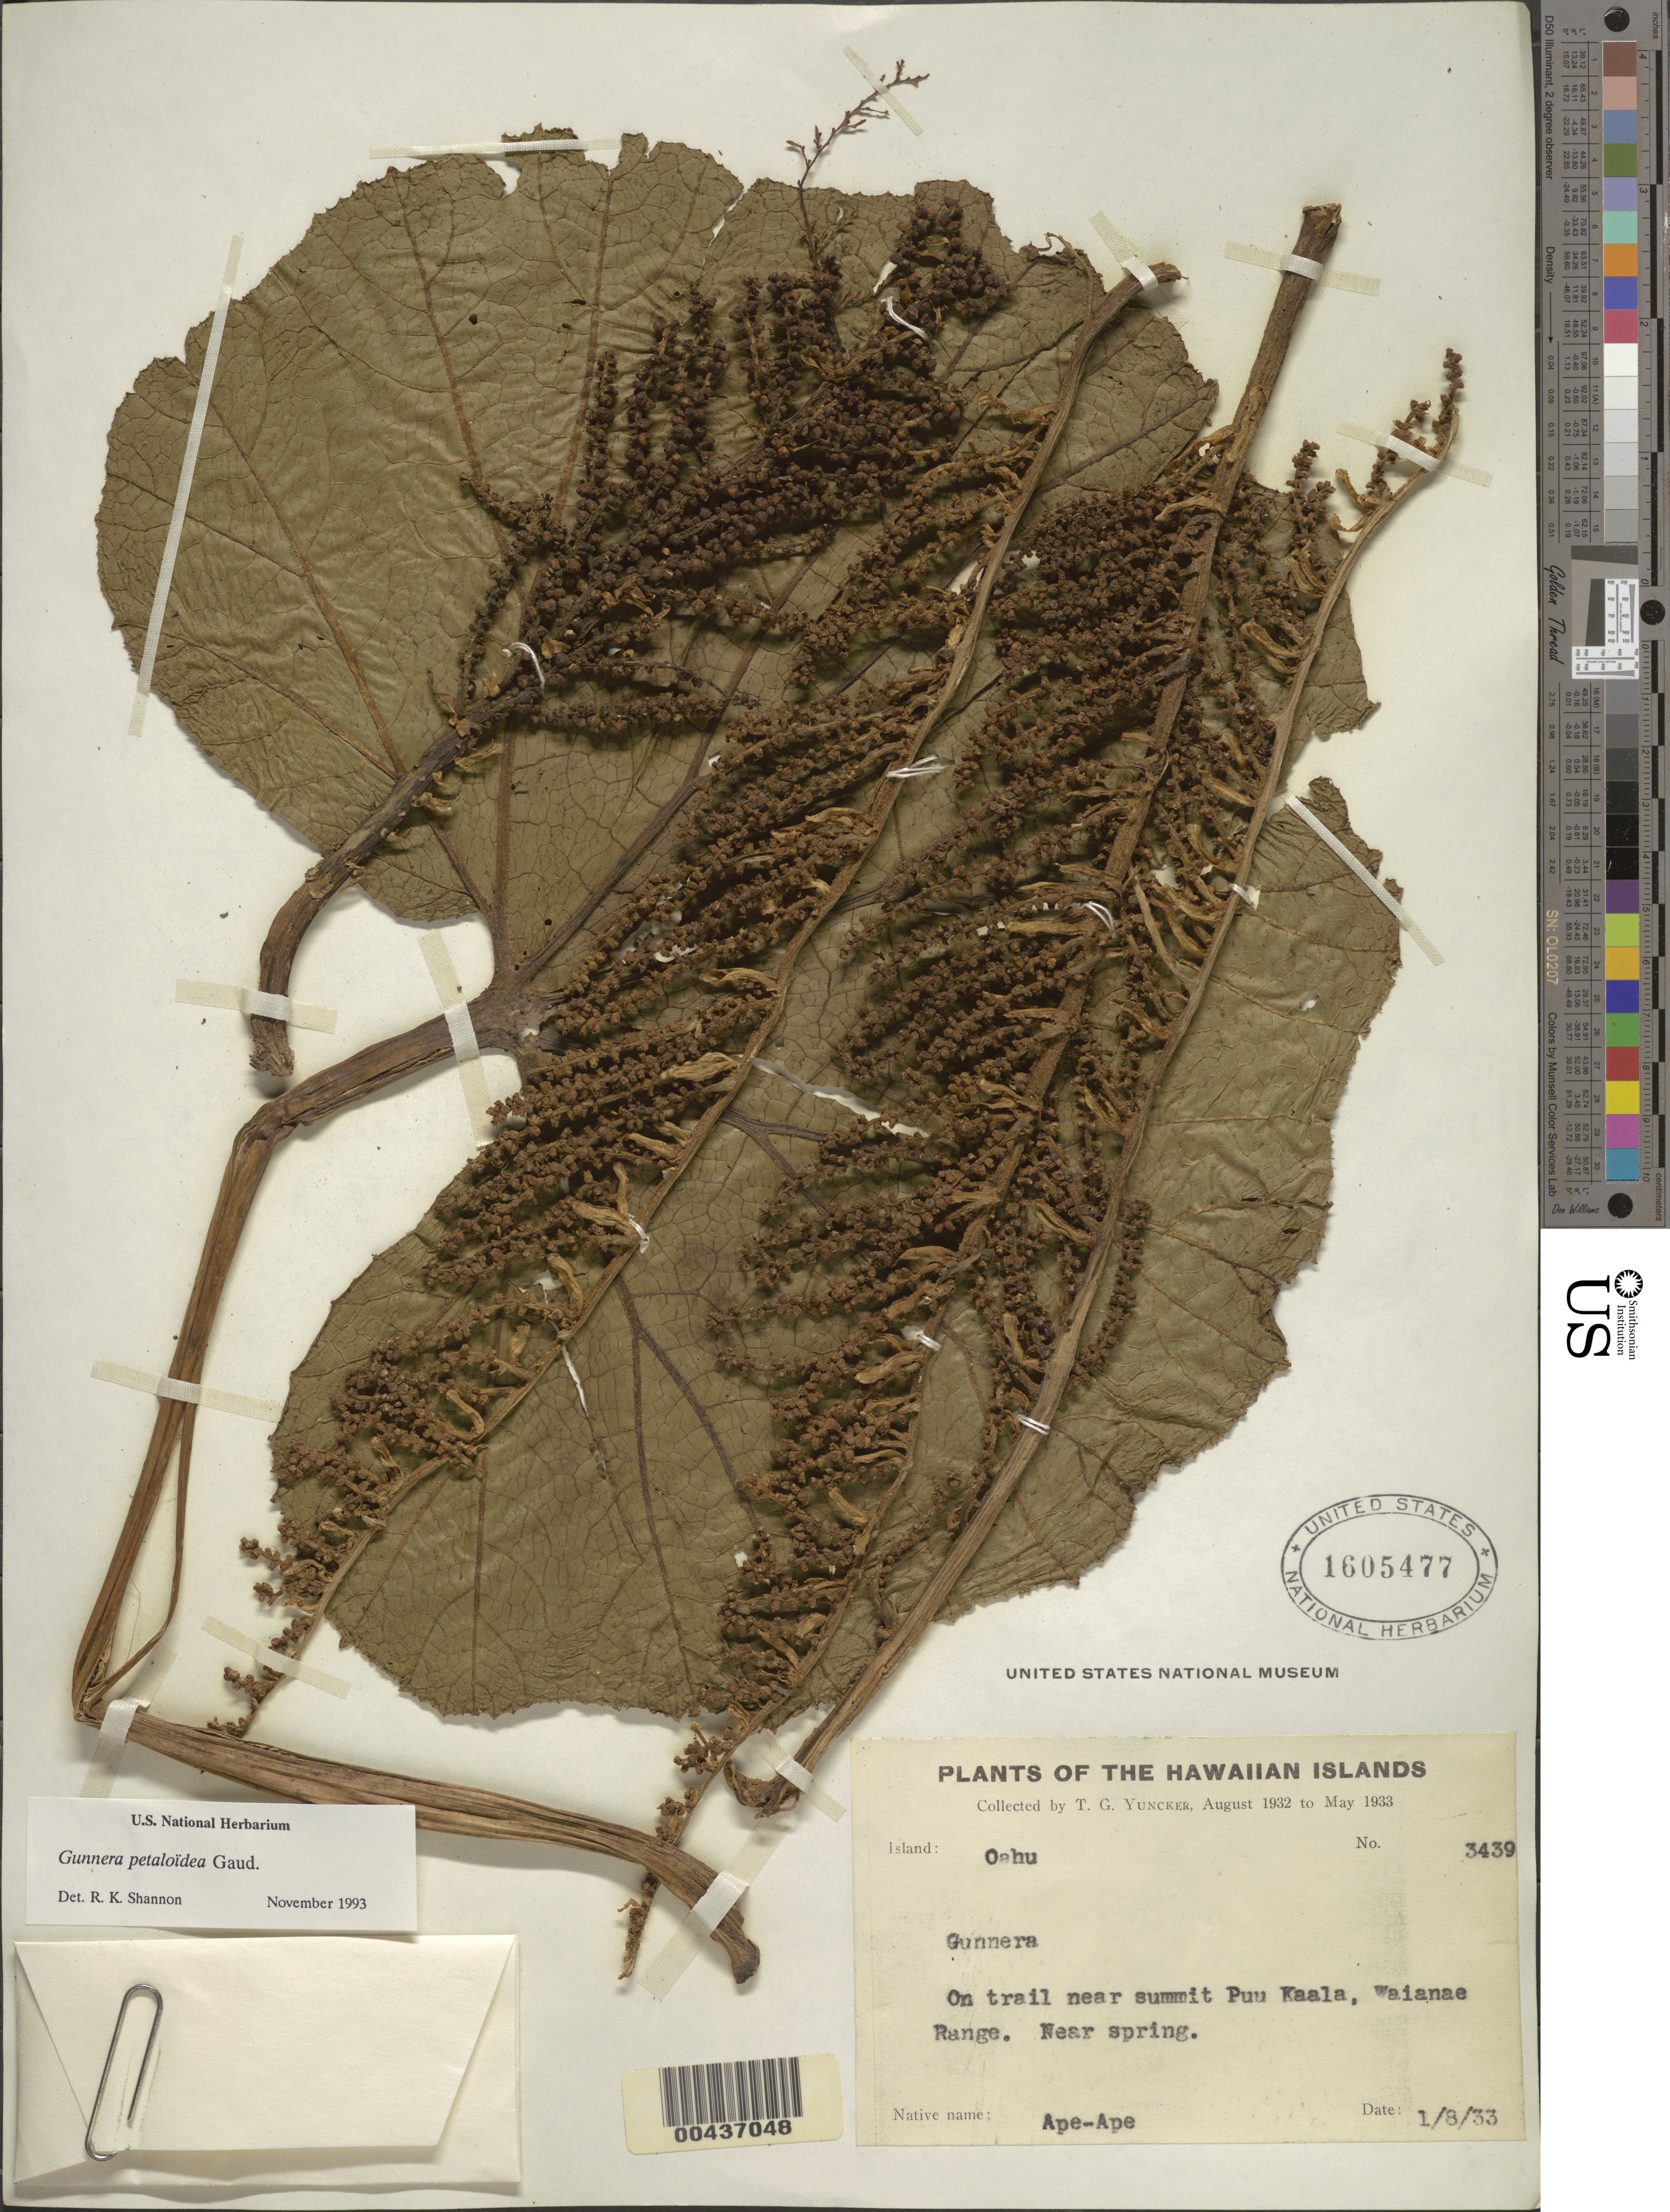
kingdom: Plantae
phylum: Tracheophyta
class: Magnoliopsida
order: Gunnerales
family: Gunneraceae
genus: Gunnera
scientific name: Gunnera petaloidea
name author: Gaudich.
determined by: Shannon, R. K., (UNITED STATES)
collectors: T. G. Yuncker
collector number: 3439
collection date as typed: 8 Jan 1933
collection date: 1933-01-08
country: United States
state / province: Hawaii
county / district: Honolulu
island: Oahu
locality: on trail near summit Puu Kaala, Waianae Range, near spring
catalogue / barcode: US 1605477